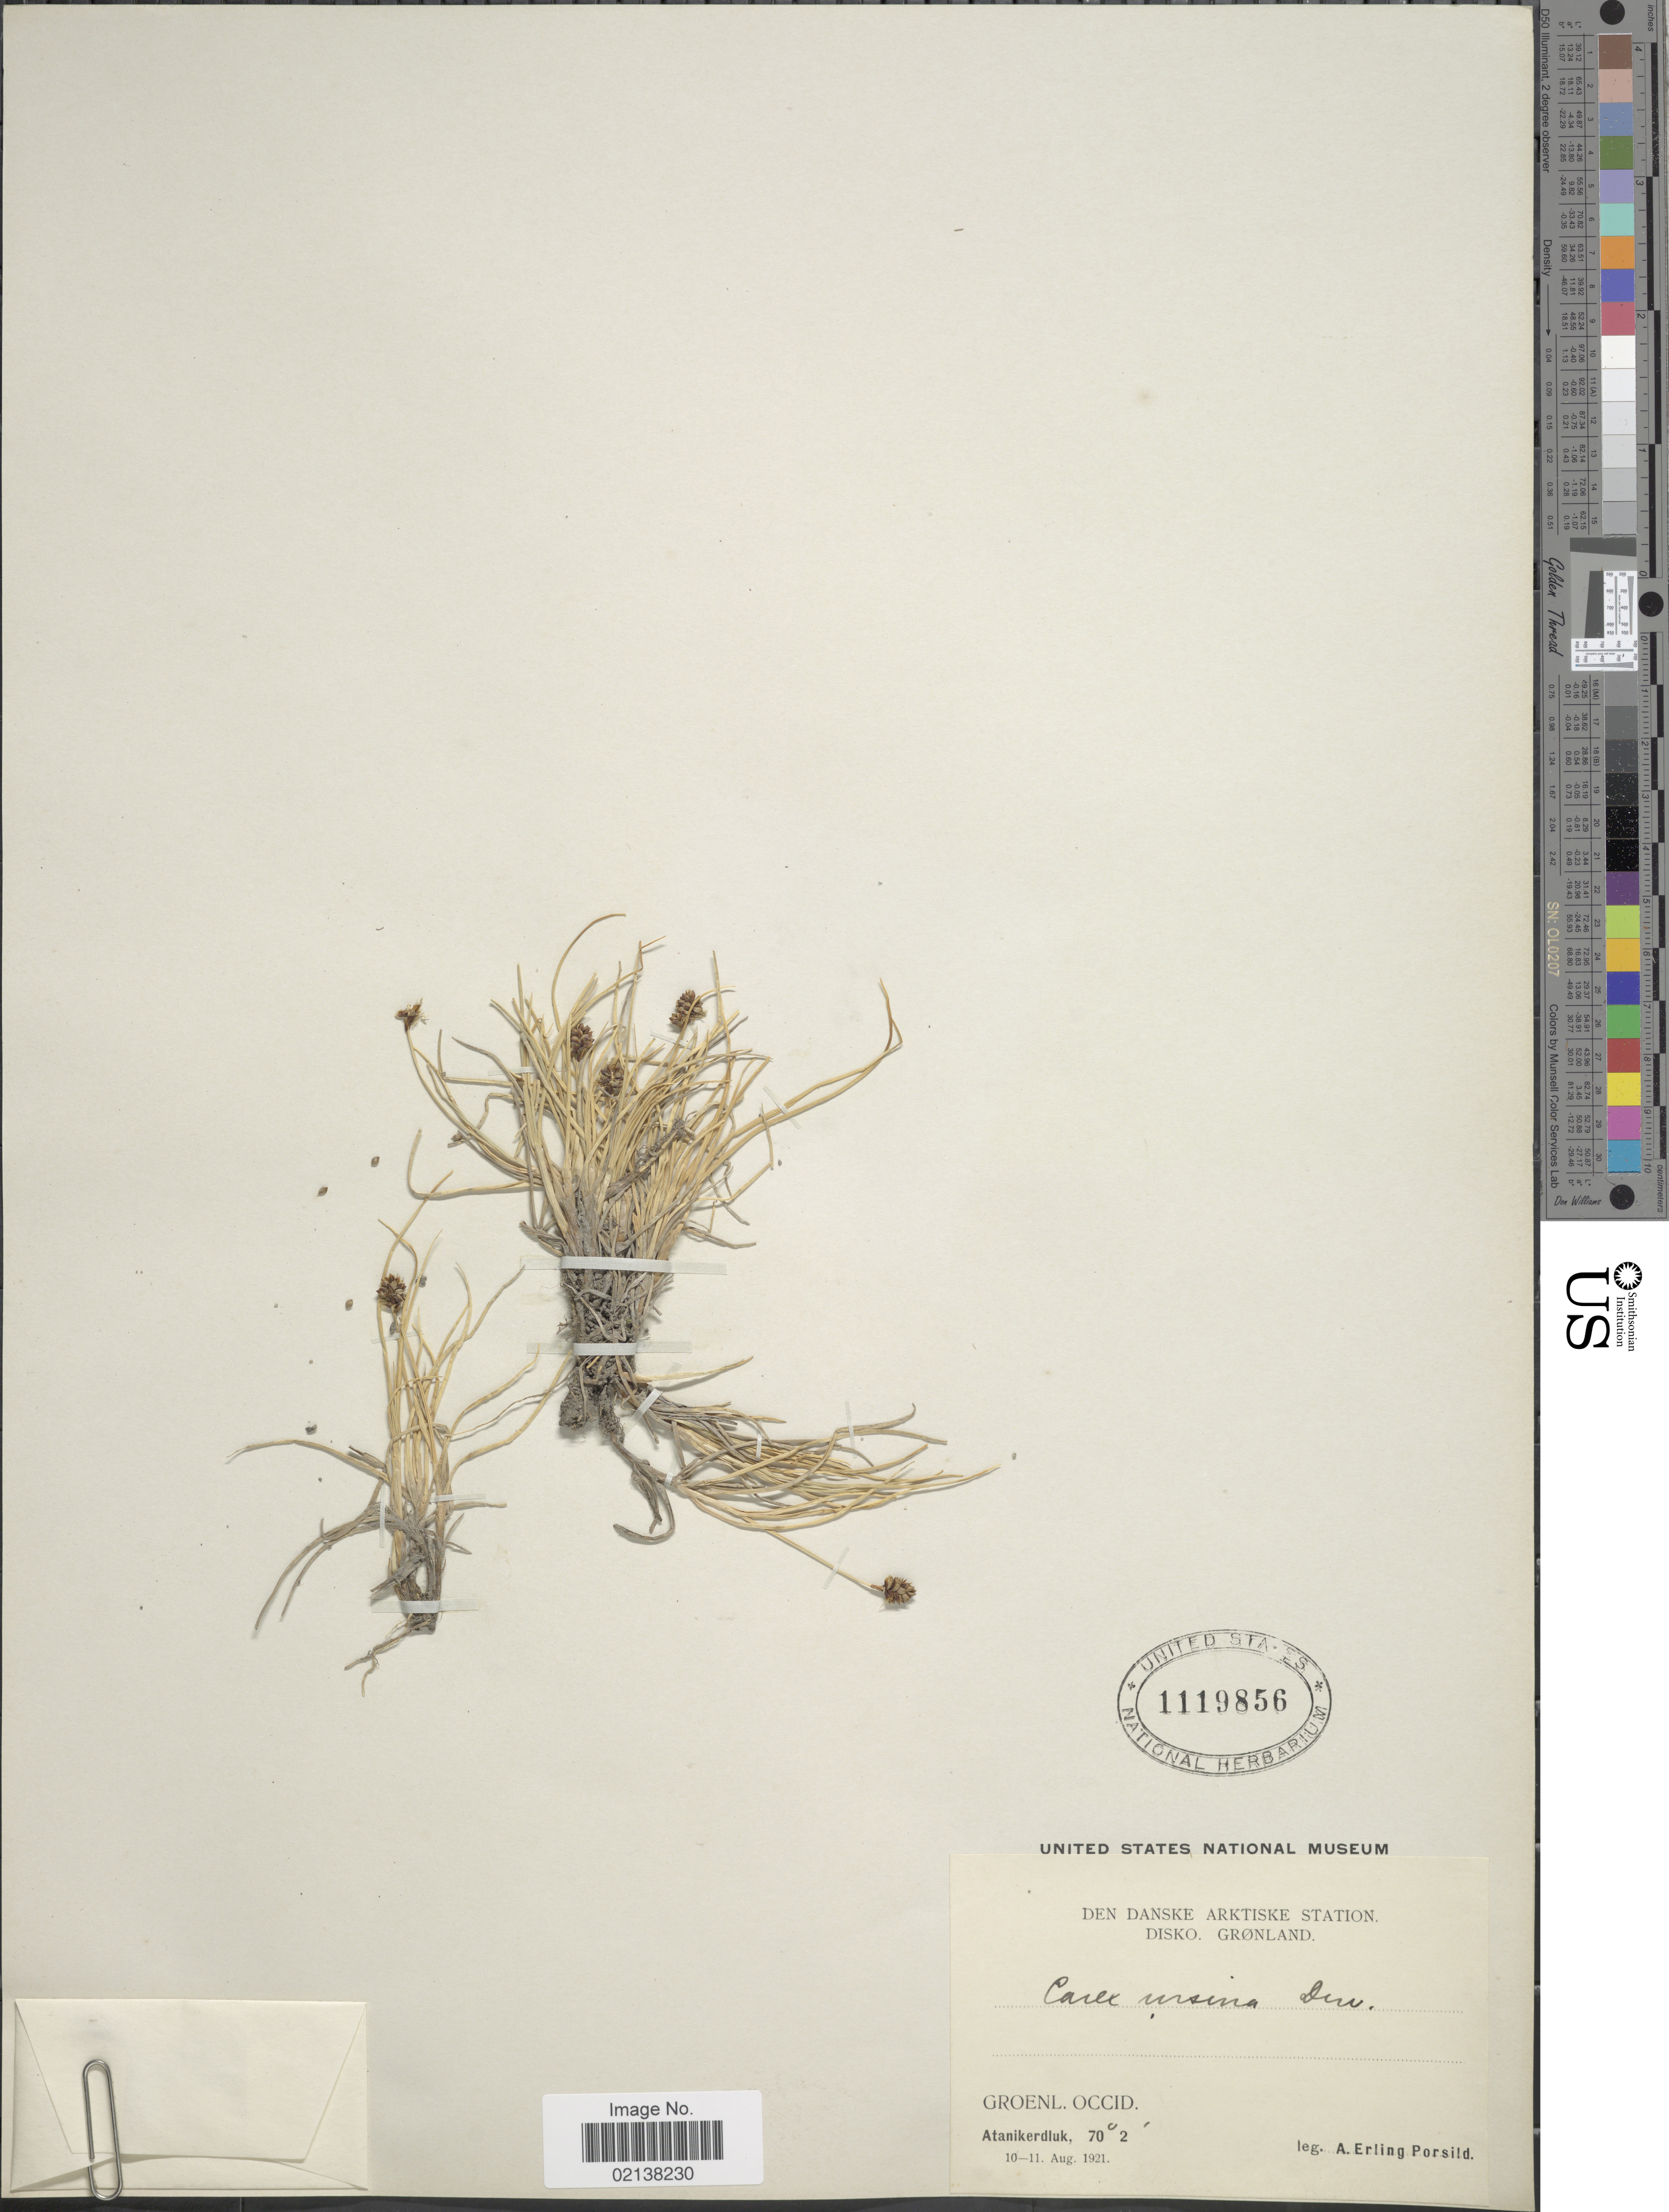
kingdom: Plantae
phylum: Tracheophyta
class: Liliopsida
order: Poales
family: Cyperaceae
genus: Carex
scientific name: Carex ursina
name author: Dewey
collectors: A. E. Porsild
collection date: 1921-08-10/1921-08-11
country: Greenland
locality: Den Danske Arktiske Station. Disko, Gronland. Groenl. Occid. Atanikerdluk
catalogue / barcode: US 1119856